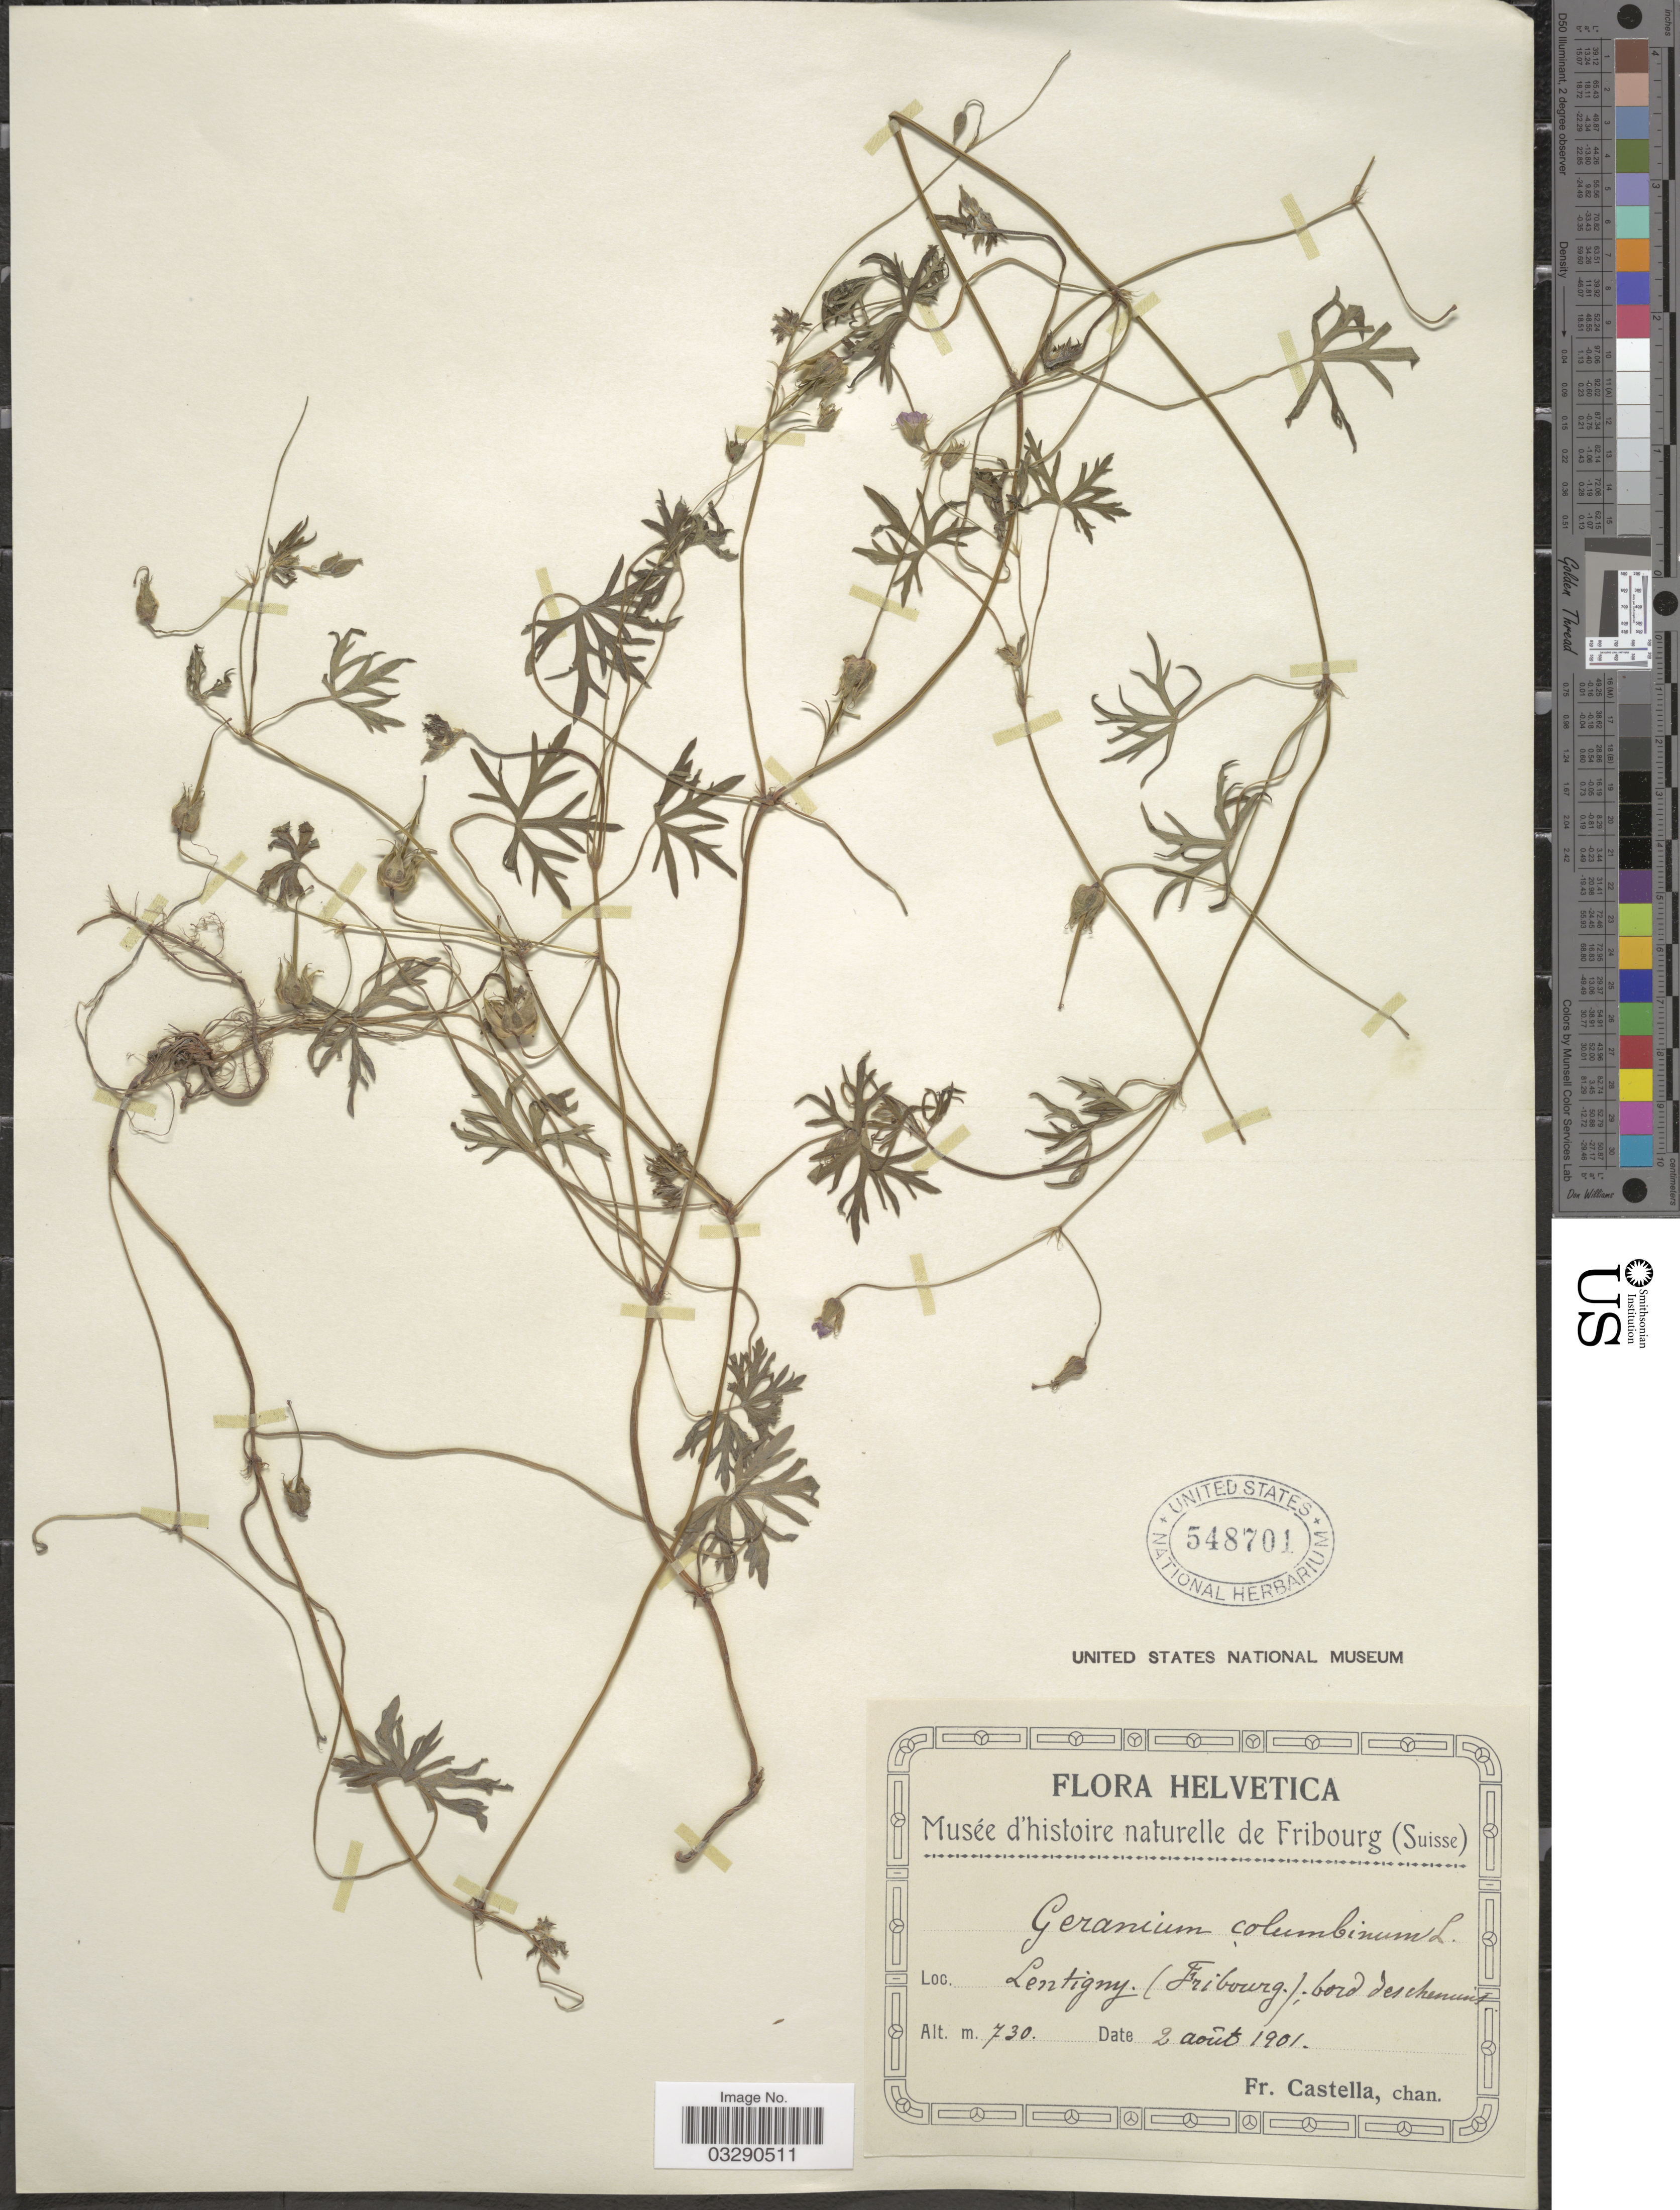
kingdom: Plantae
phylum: Tracheophyta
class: Magnoliopsida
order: Geraniales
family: Geraniaceae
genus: Geranium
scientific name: Geranium columbinum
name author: L.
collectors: Fr. Castella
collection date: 1901-08-02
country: Switzerland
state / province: Fribourg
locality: Helvetica. Lentigny.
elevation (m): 730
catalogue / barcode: US 548701